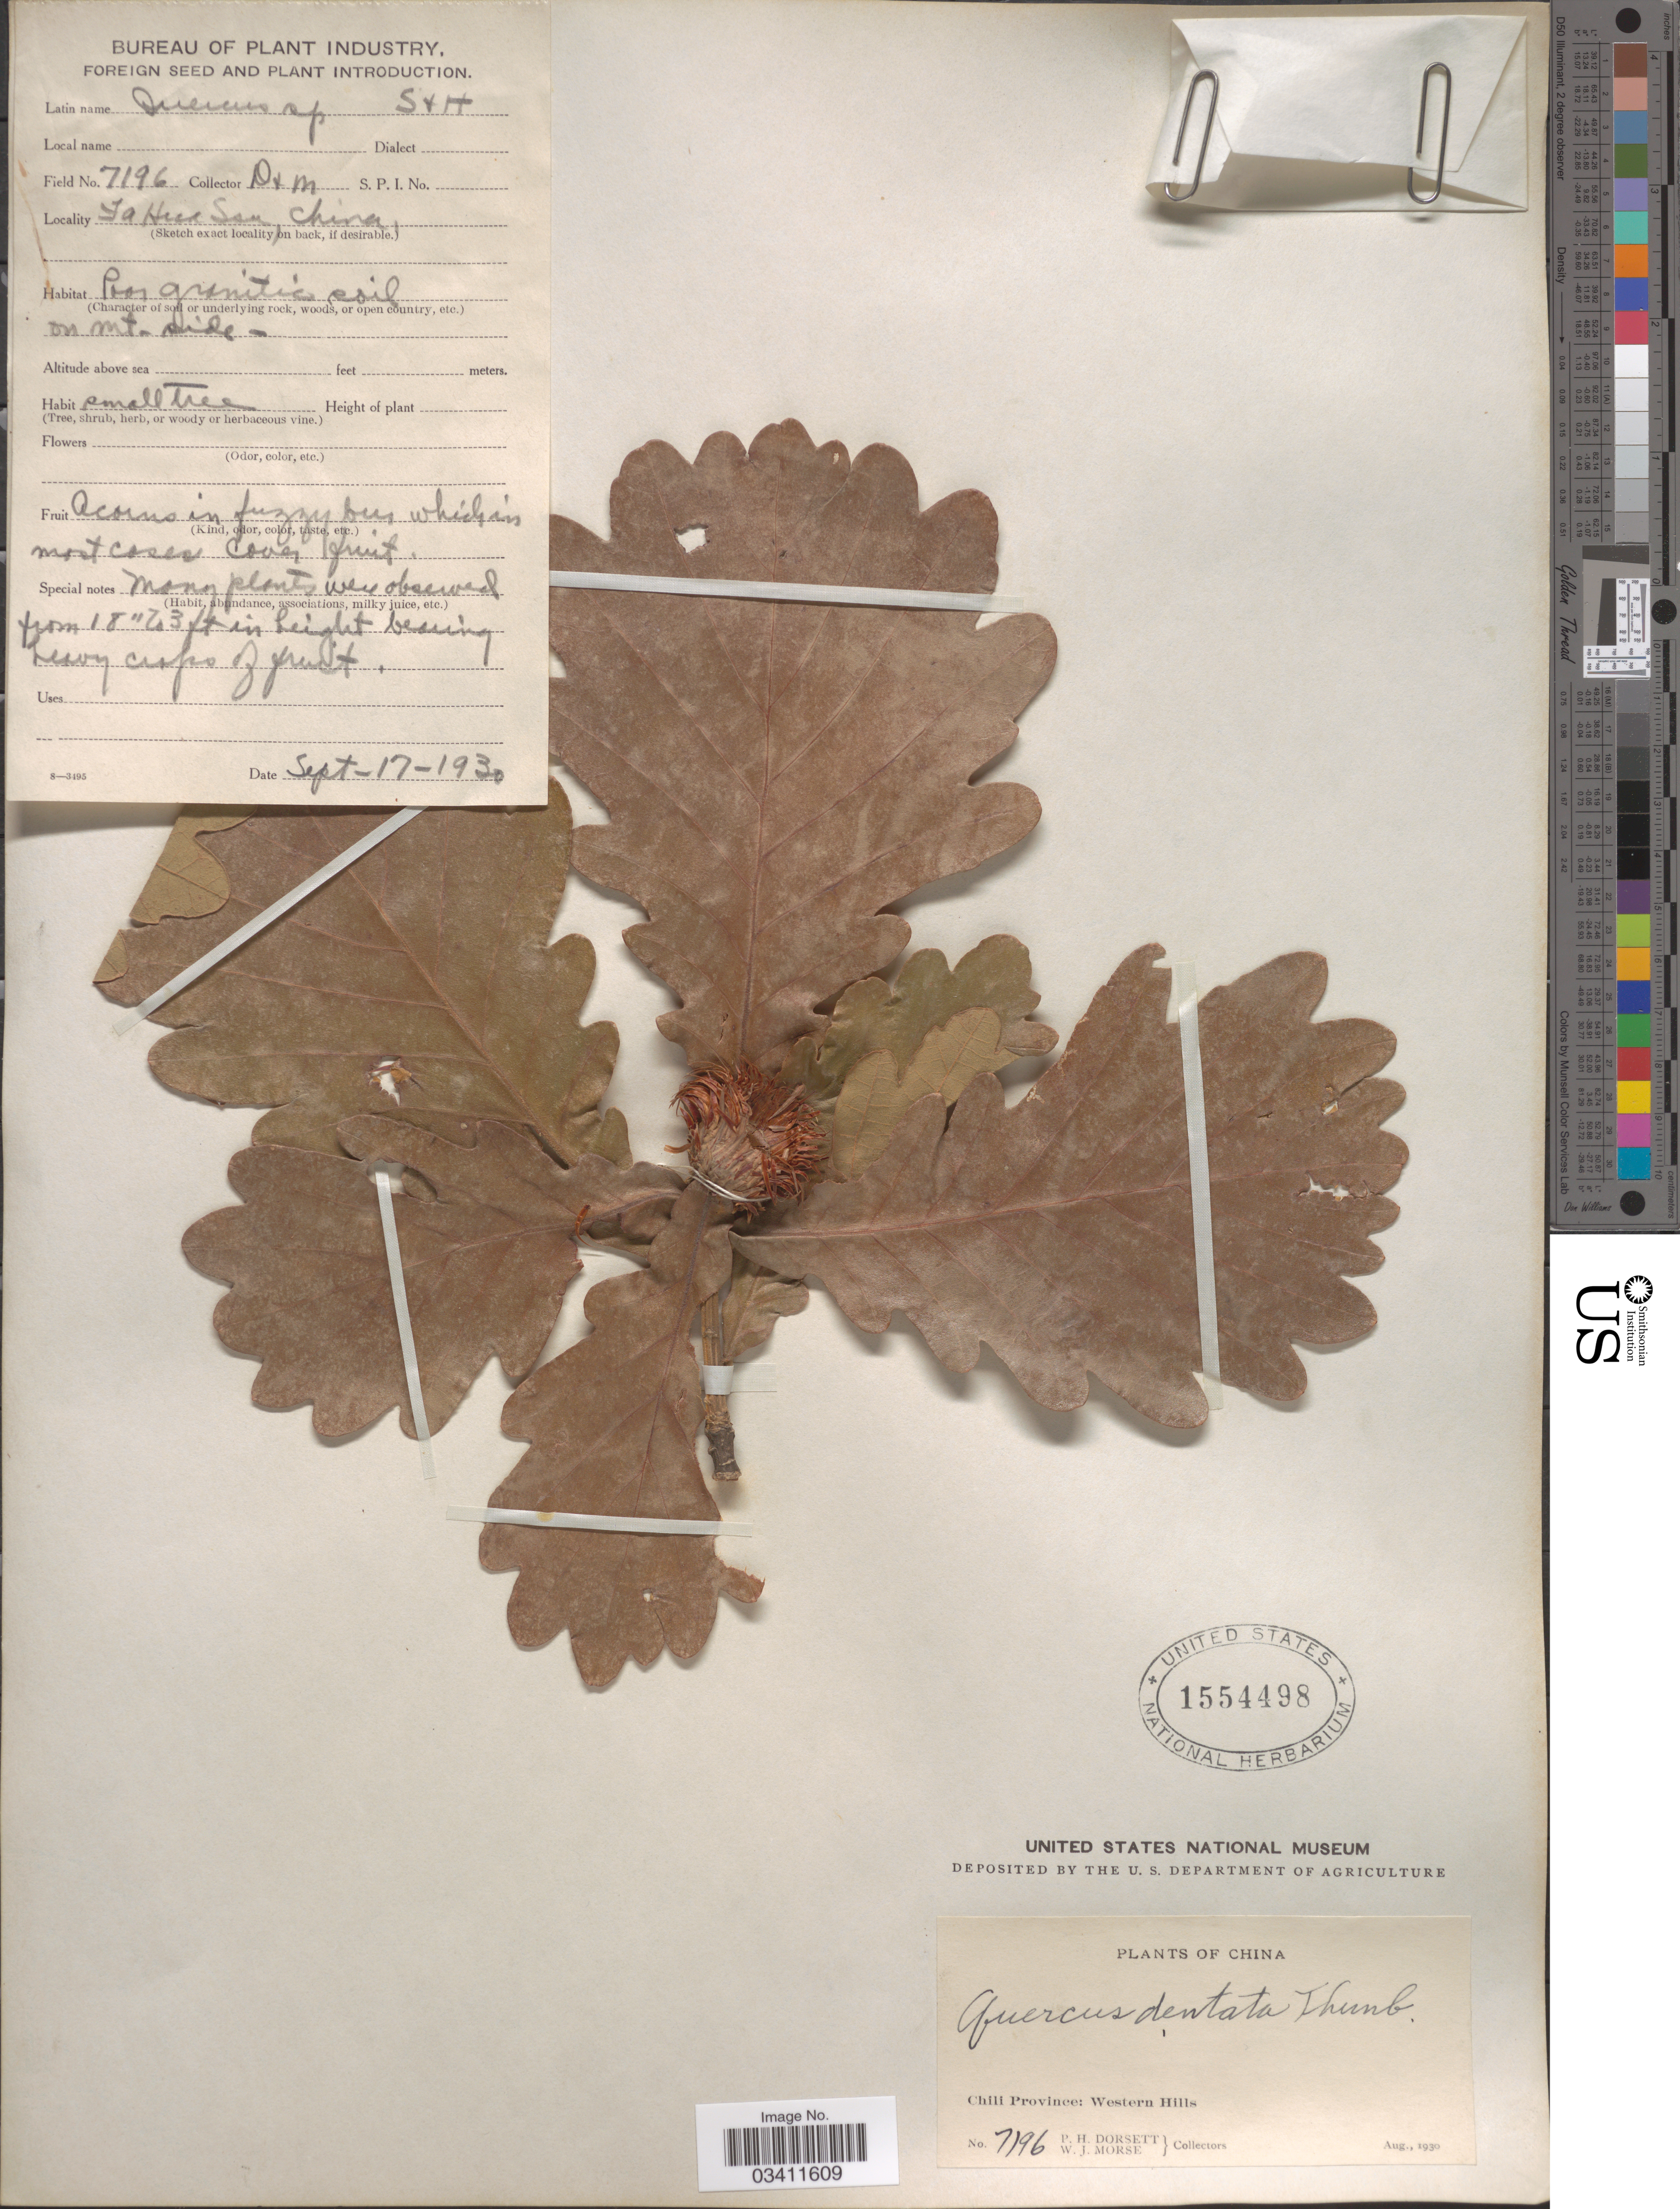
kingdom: Plantae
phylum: Tracheophyta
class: Magnoliopsida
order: Fagales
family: Fagaceae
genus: Quercus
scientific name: Quercus dentata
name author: Thunb.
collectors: P. H. Dorsett & W. J. Morse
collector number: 7196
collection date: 1930-09-17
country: China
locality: Fa Hue San. [interpreted] Chili Province: Western Hills.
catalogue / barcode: US 1554498